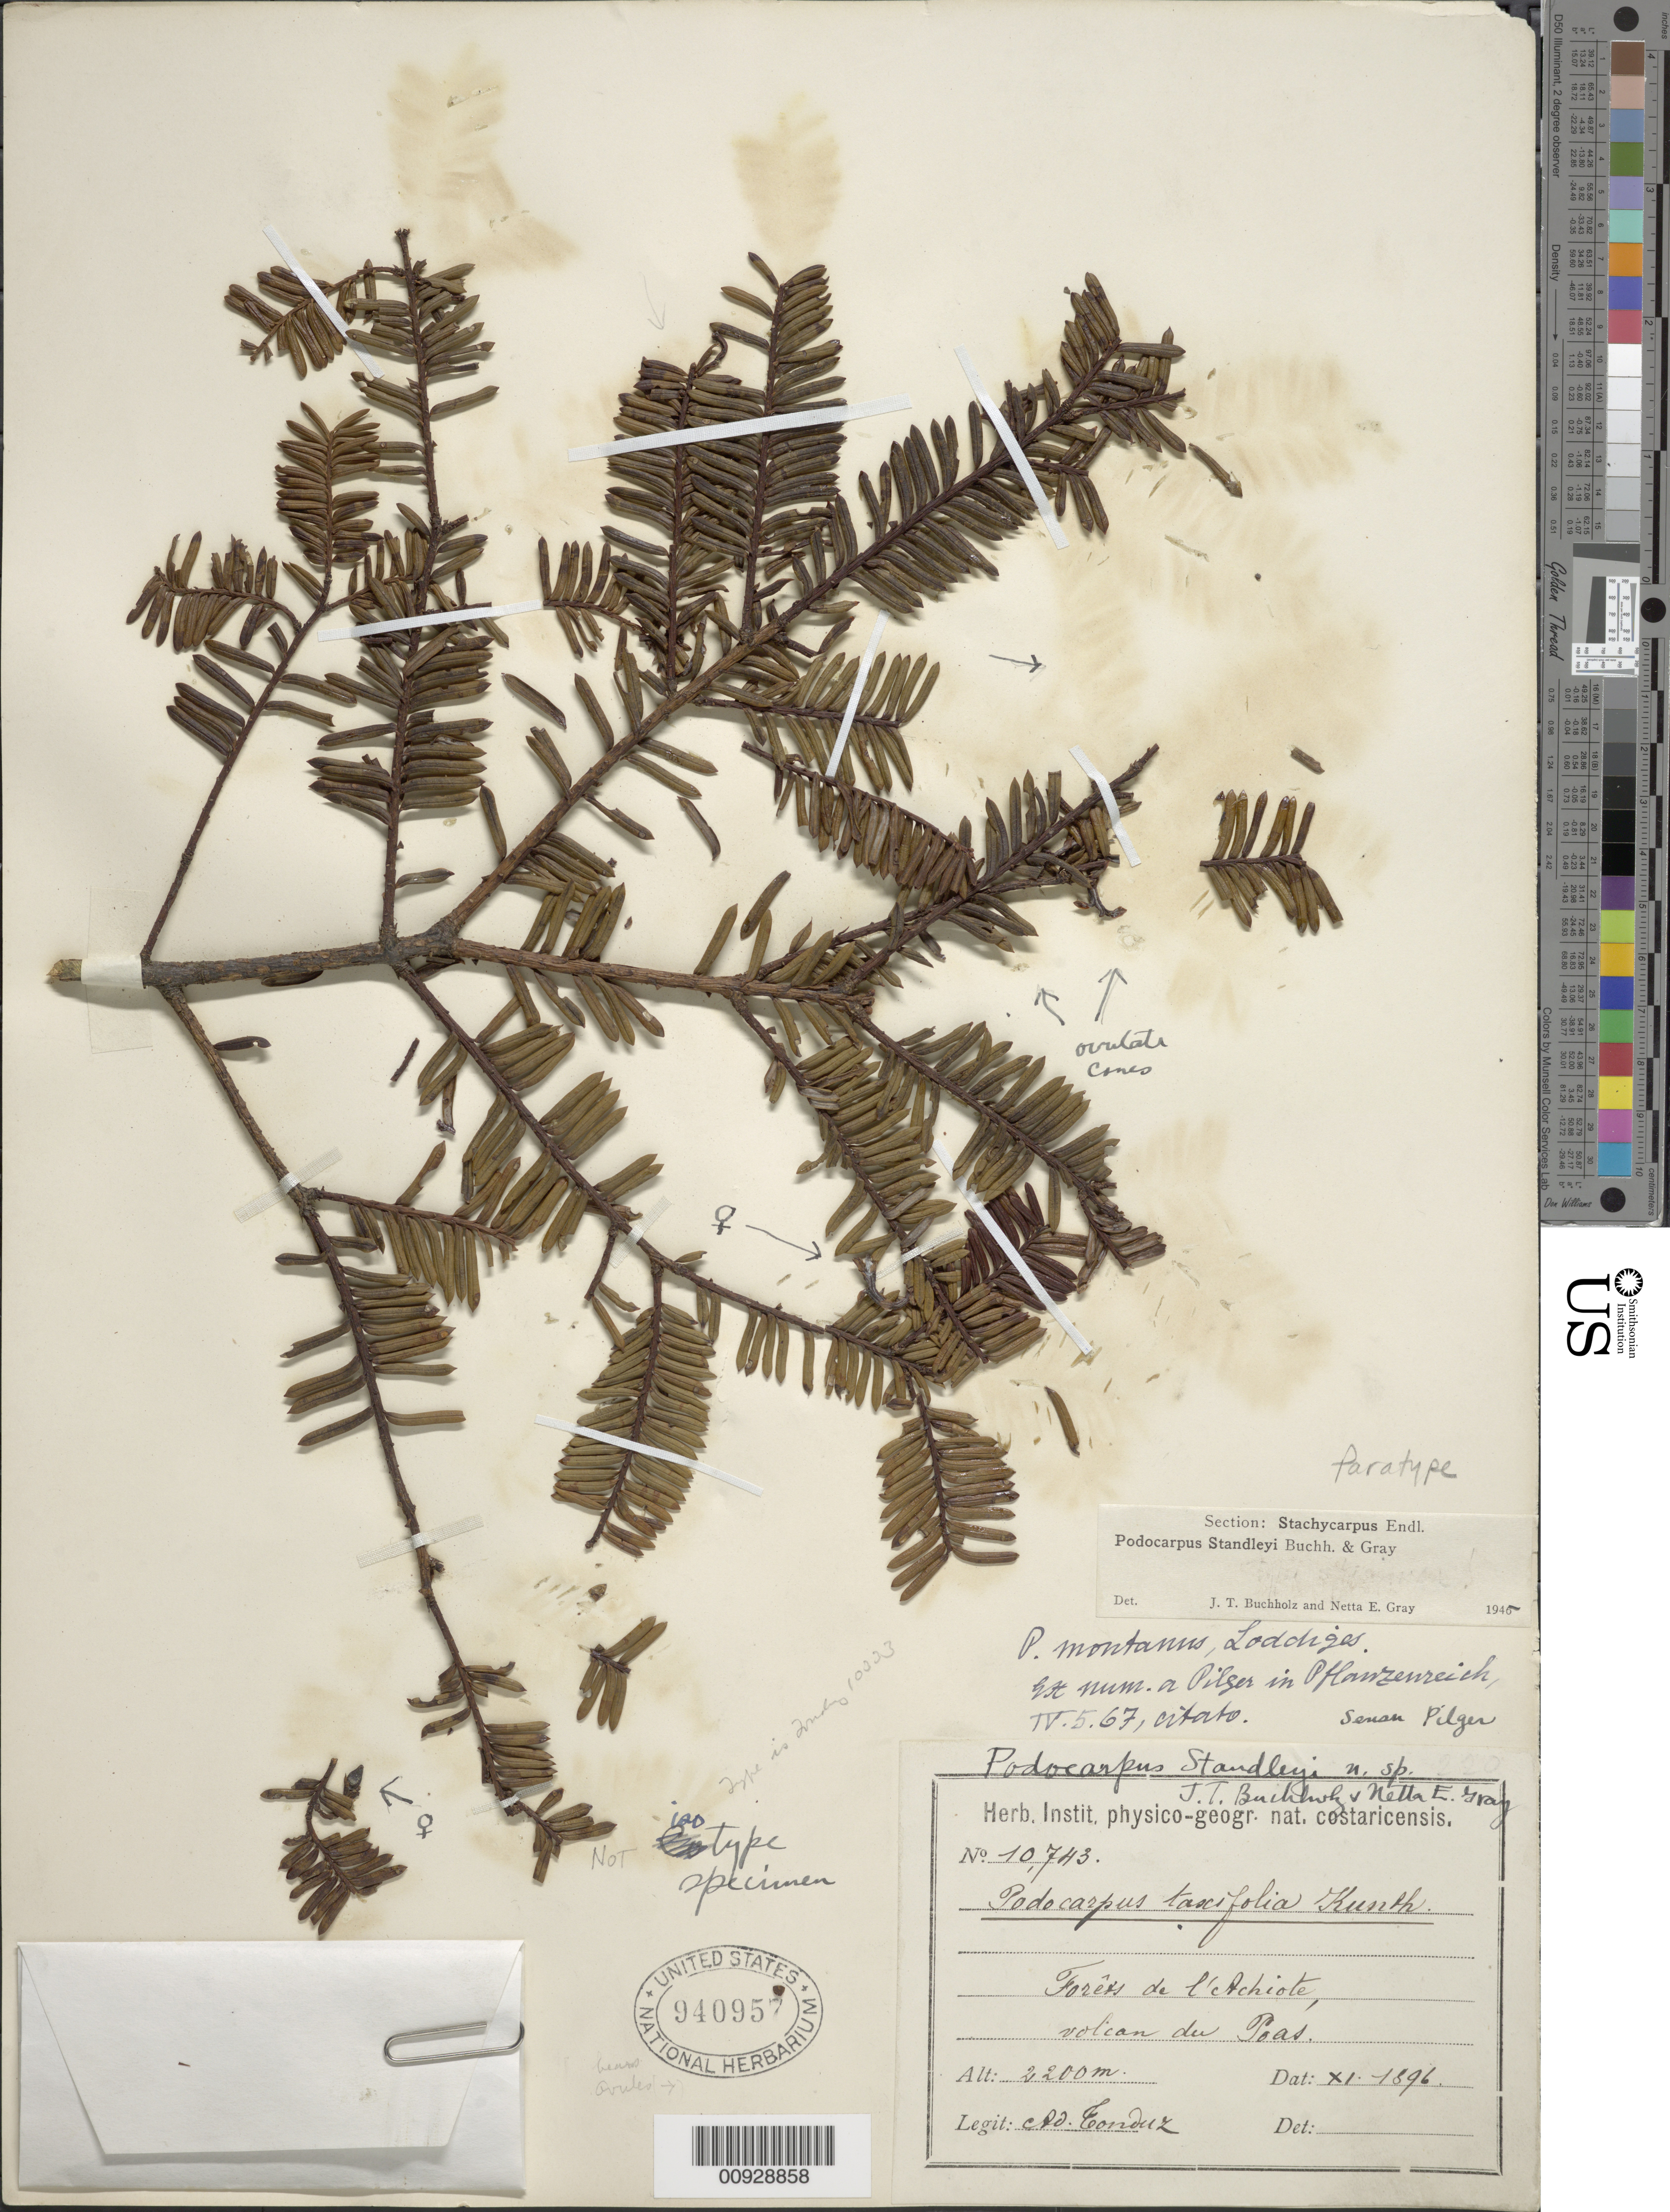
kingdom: Plantae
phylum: Tracheophyta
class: Pinopsida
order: Pinales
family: Podocarpaceae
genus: Podocarpus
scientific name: Podocarpus standleyi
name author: J. Buchholz & N.E. Gray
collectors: A. Tonduz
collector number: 10,743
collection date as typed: Nov 1896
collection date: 1896-11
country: Costa Rica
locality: Forêts de l'Achiote, Volcan du Poas.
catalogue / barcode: US 940957